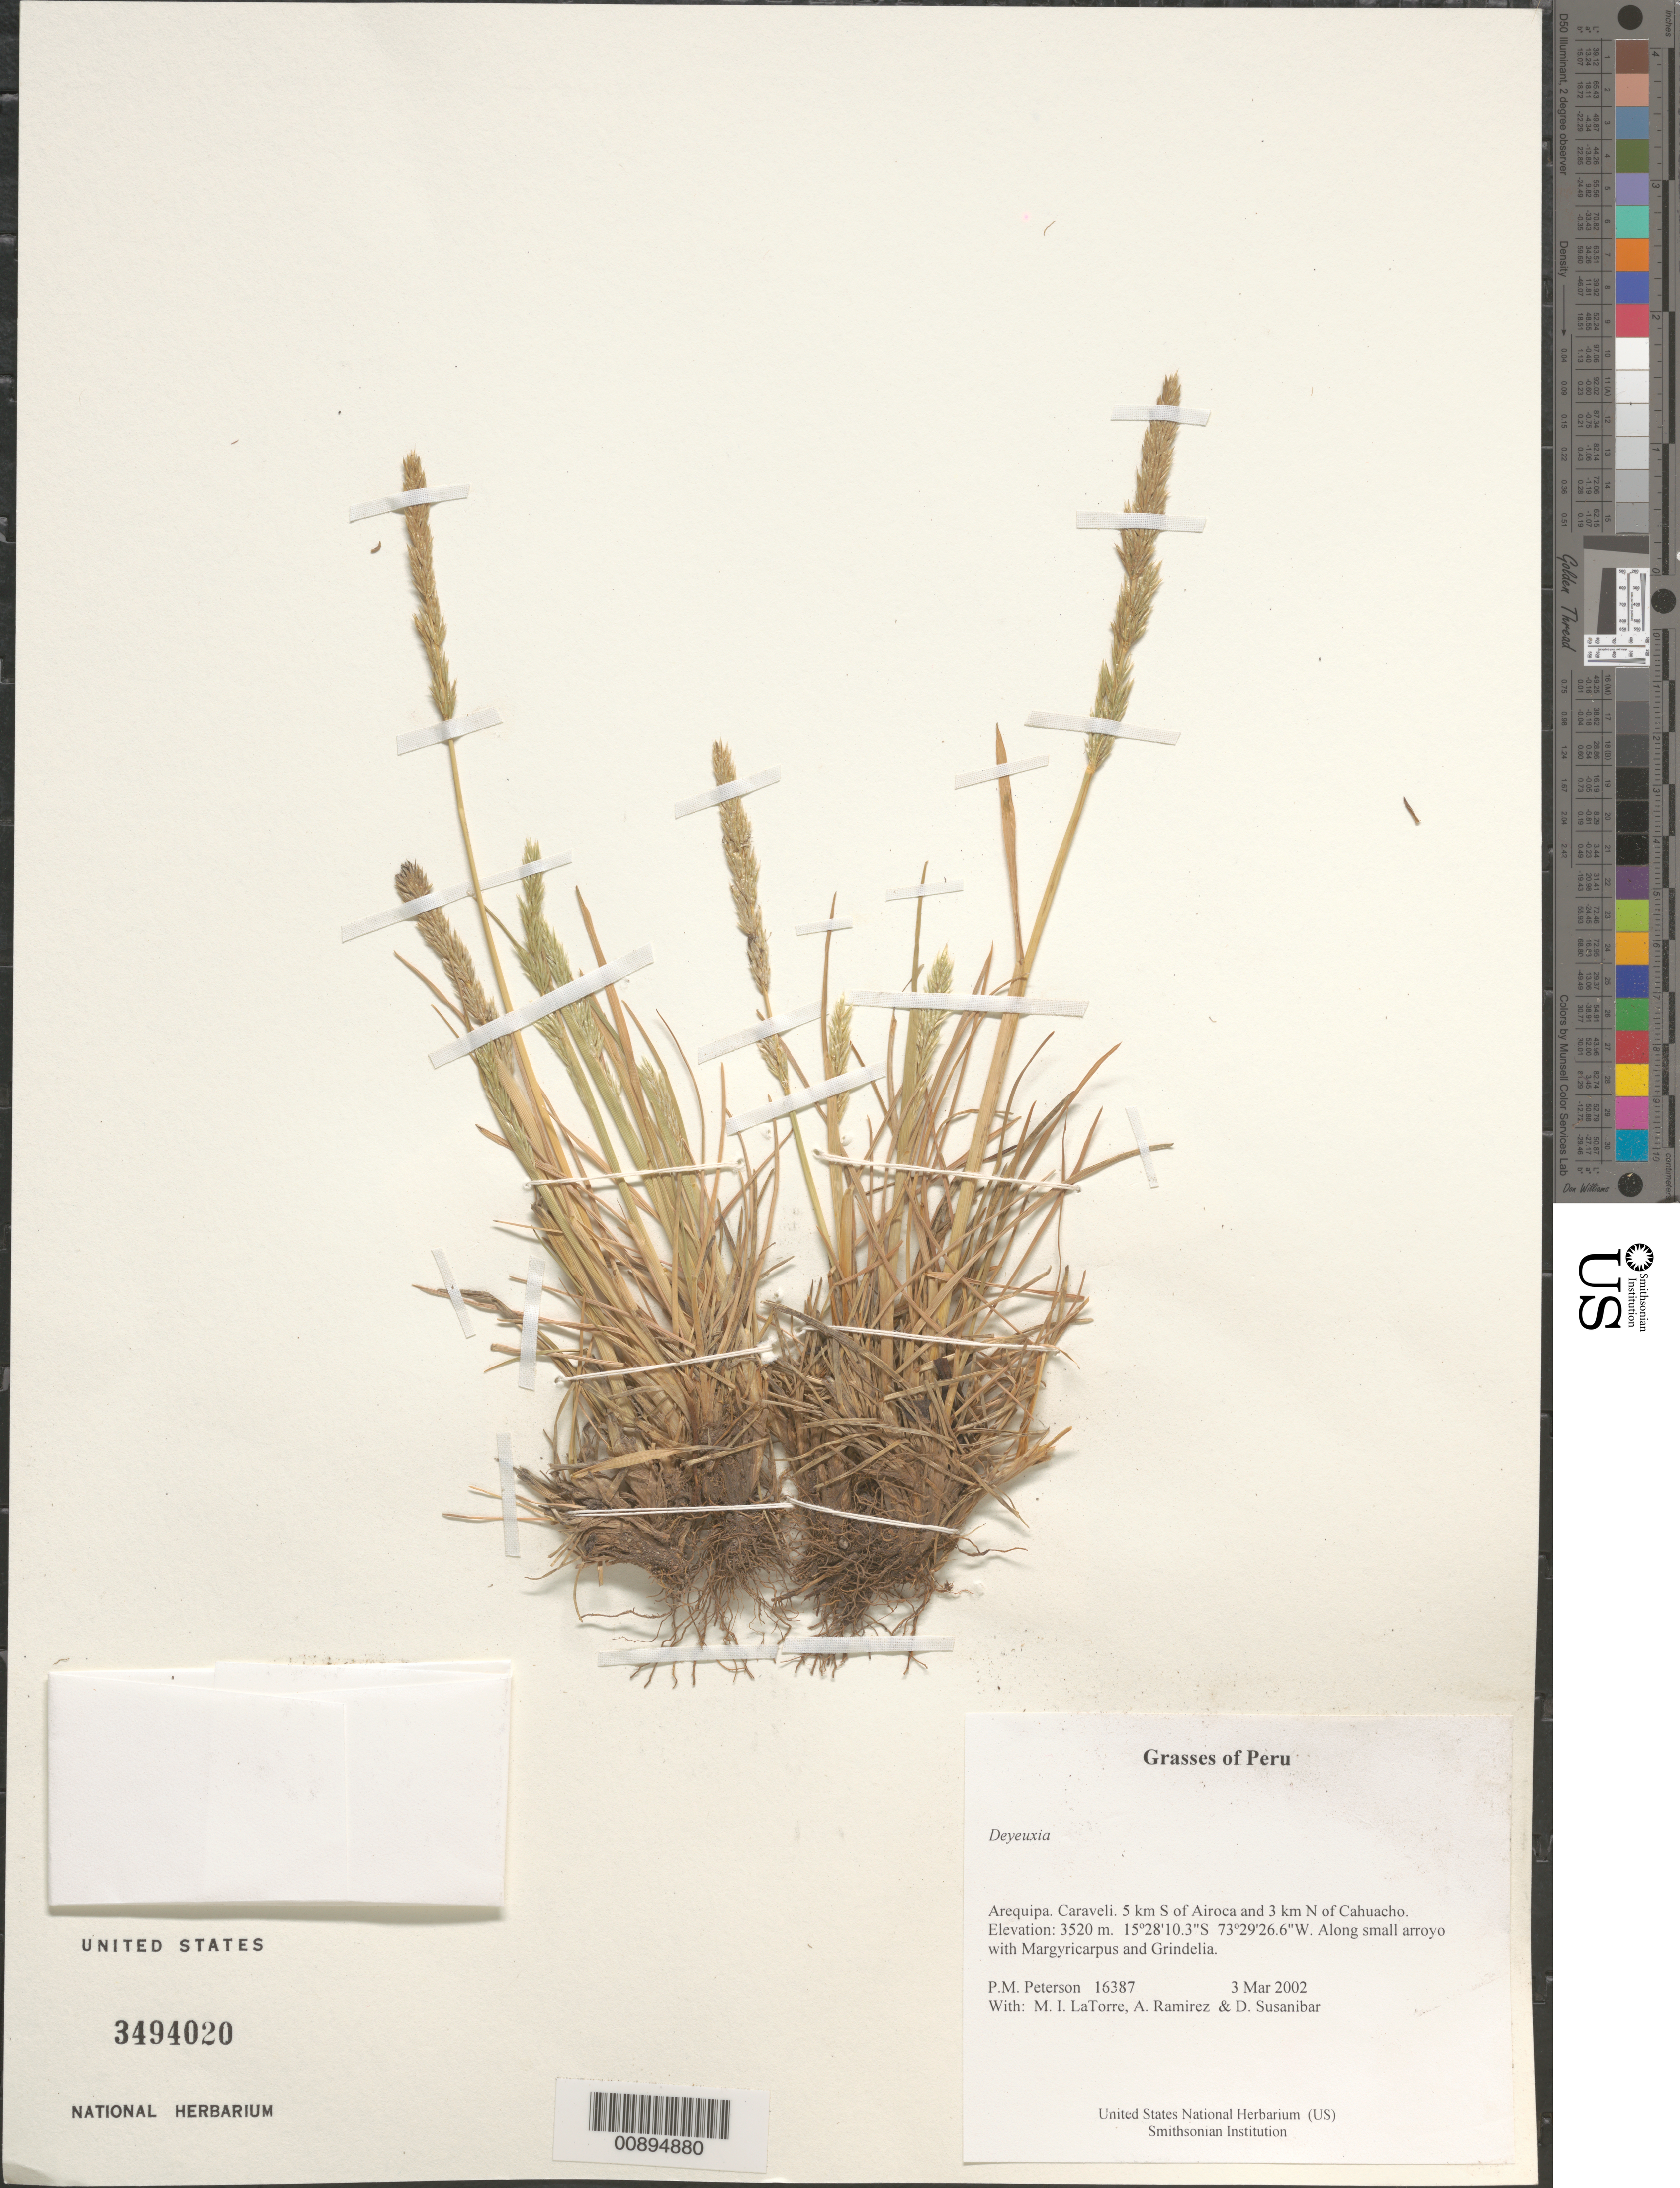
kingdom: Plantae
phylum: Tracheophyta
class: Liliopsida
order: Poales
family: Poaceae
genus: Calamagrostis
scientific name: Calamagrostis sp.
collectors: P. M. Peterson, M. I. La Torre, A. Ramírez & D. Susanibar Cruz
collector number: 16387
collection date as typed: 03 Mar 2002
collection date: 2002-03-03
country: Peru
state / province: Arequipa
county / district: Caravelí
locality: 5 km S of Airoca and 3 km N of Cahuacho.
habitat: Along small arroyo with ~Margyricarpus and Grindelia~.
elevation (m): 3520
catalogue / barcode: US 3494020